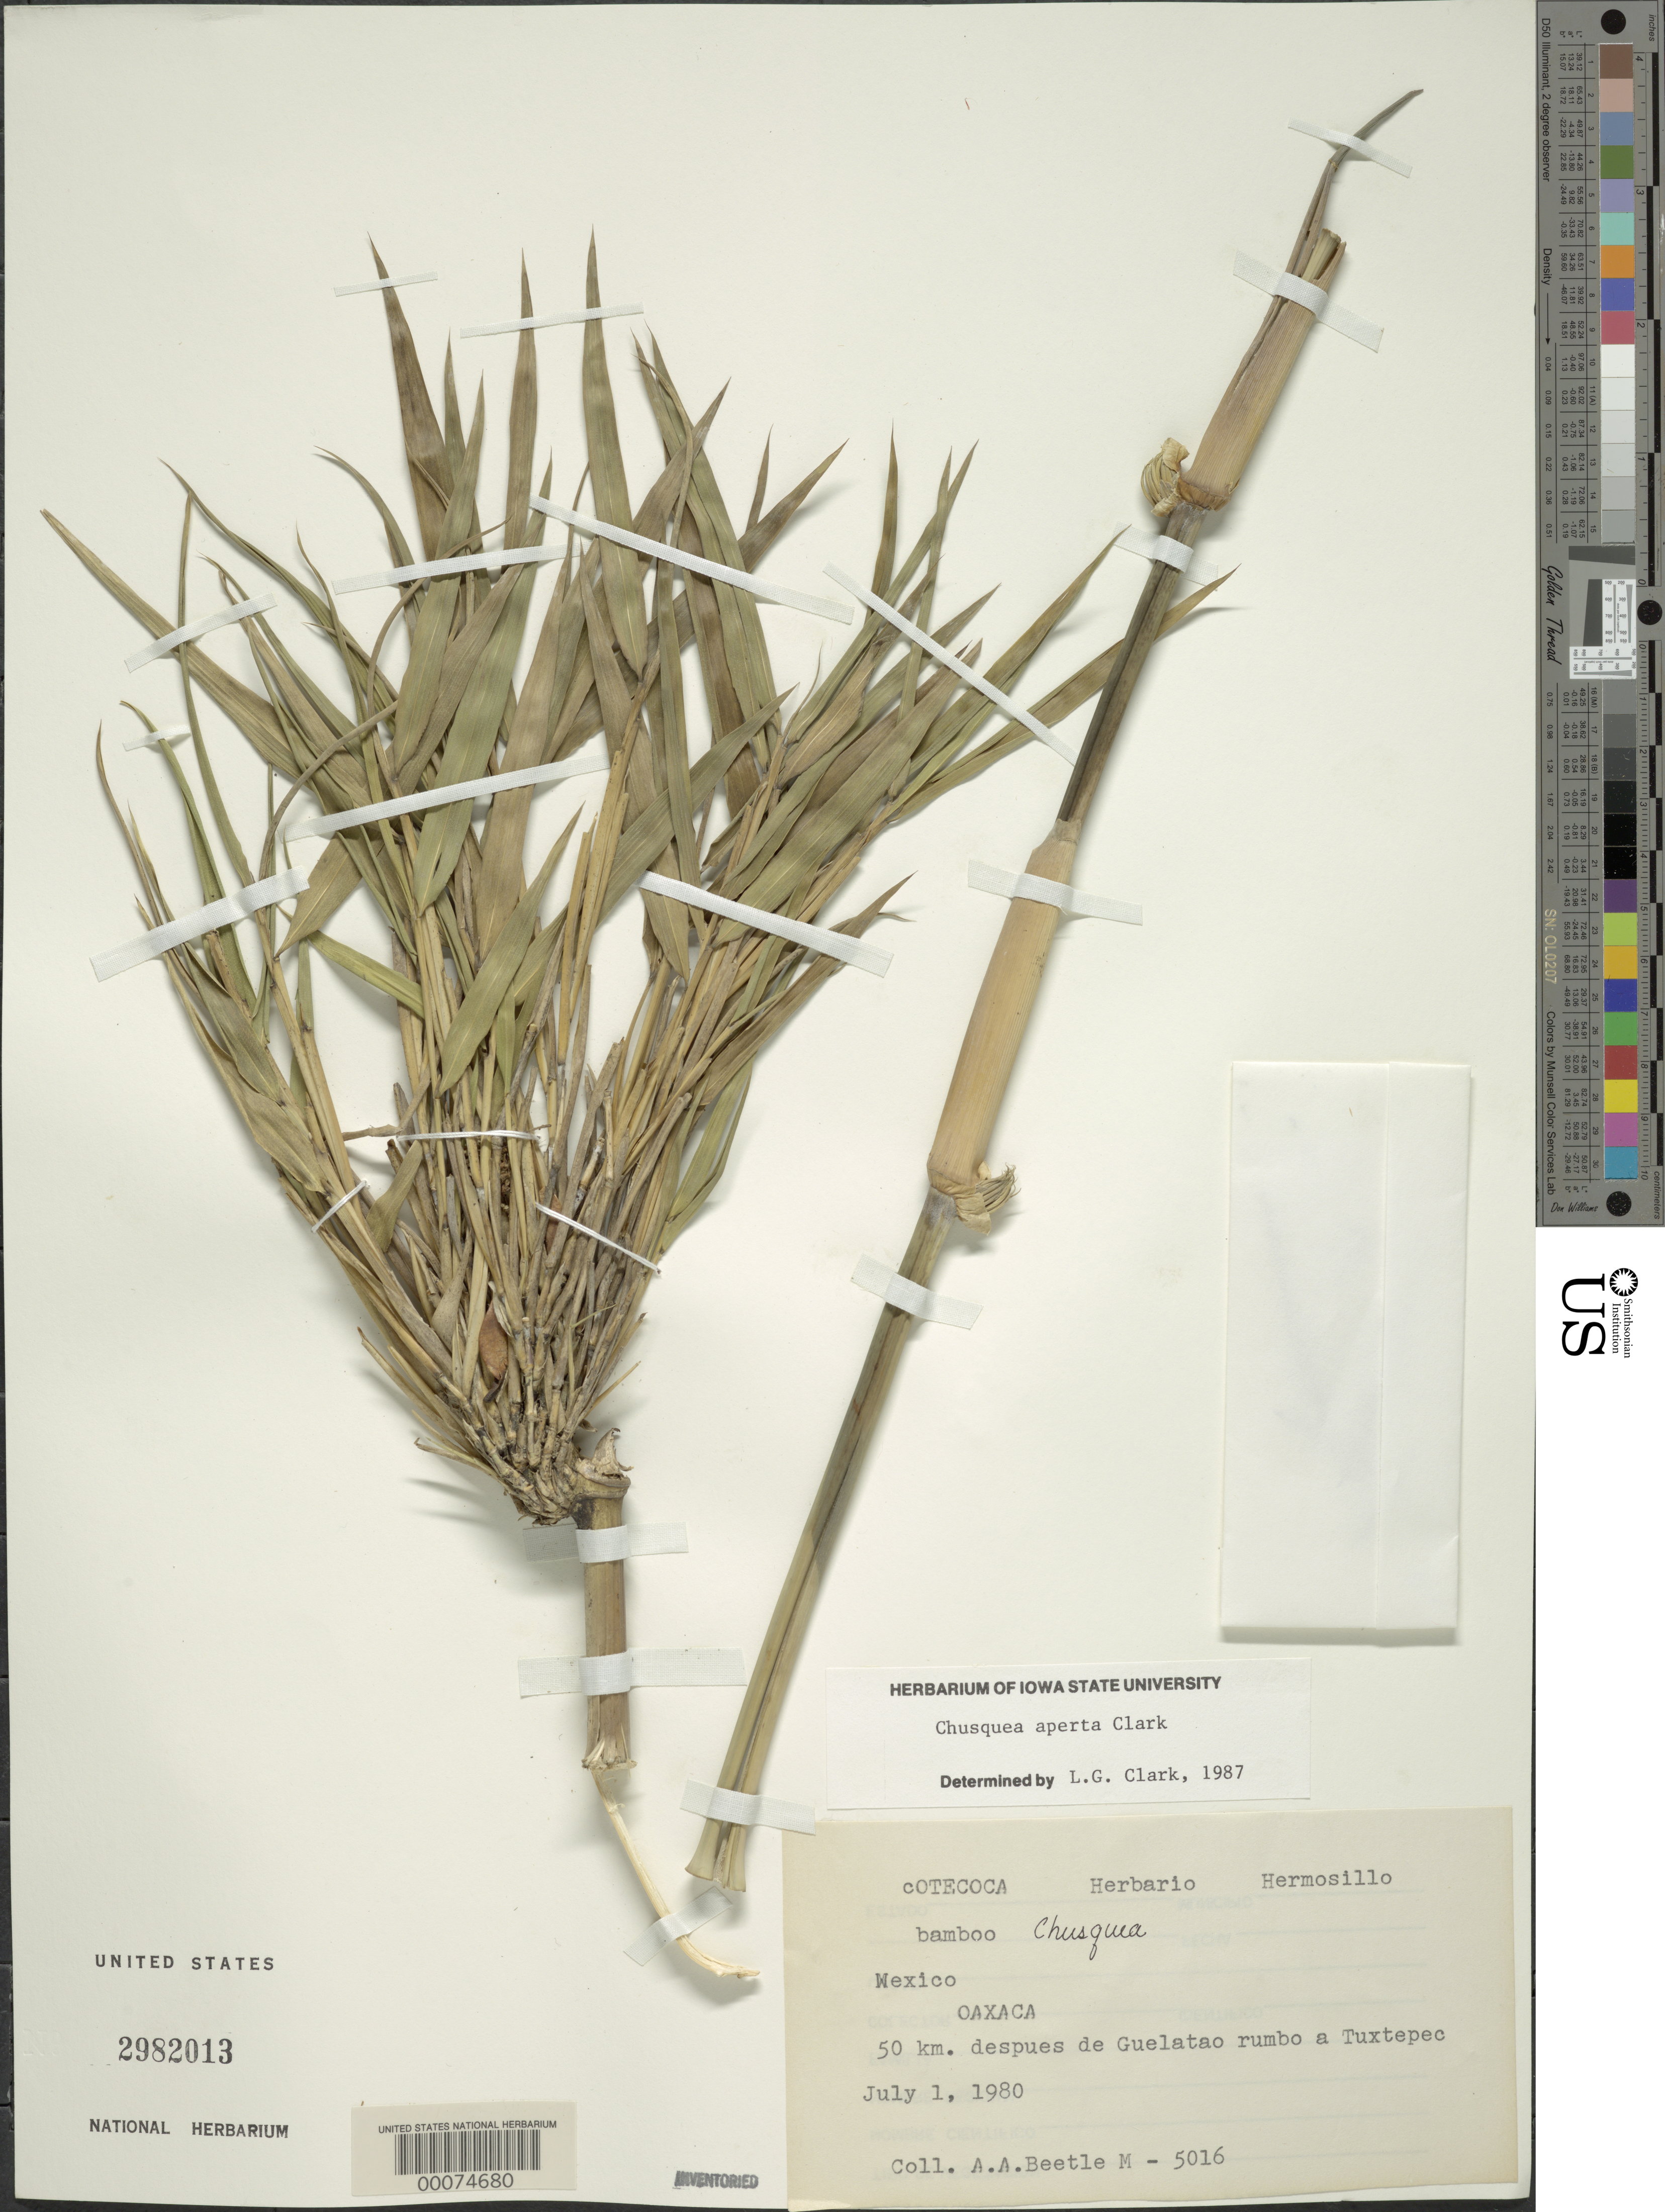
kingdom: Plantae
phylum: Tracheophyta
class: Liliopsida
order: Poales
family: Poaceae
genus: Chusquea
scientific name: Chusquea aperta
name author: L.G. Clark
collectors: A. A. Beetle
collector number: M-5016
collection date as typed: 01 Jul 1980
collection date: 1980-07-01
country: Mexico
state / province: Oaxaca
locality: Guelatao, tuxtepec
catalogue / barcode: US 2982013